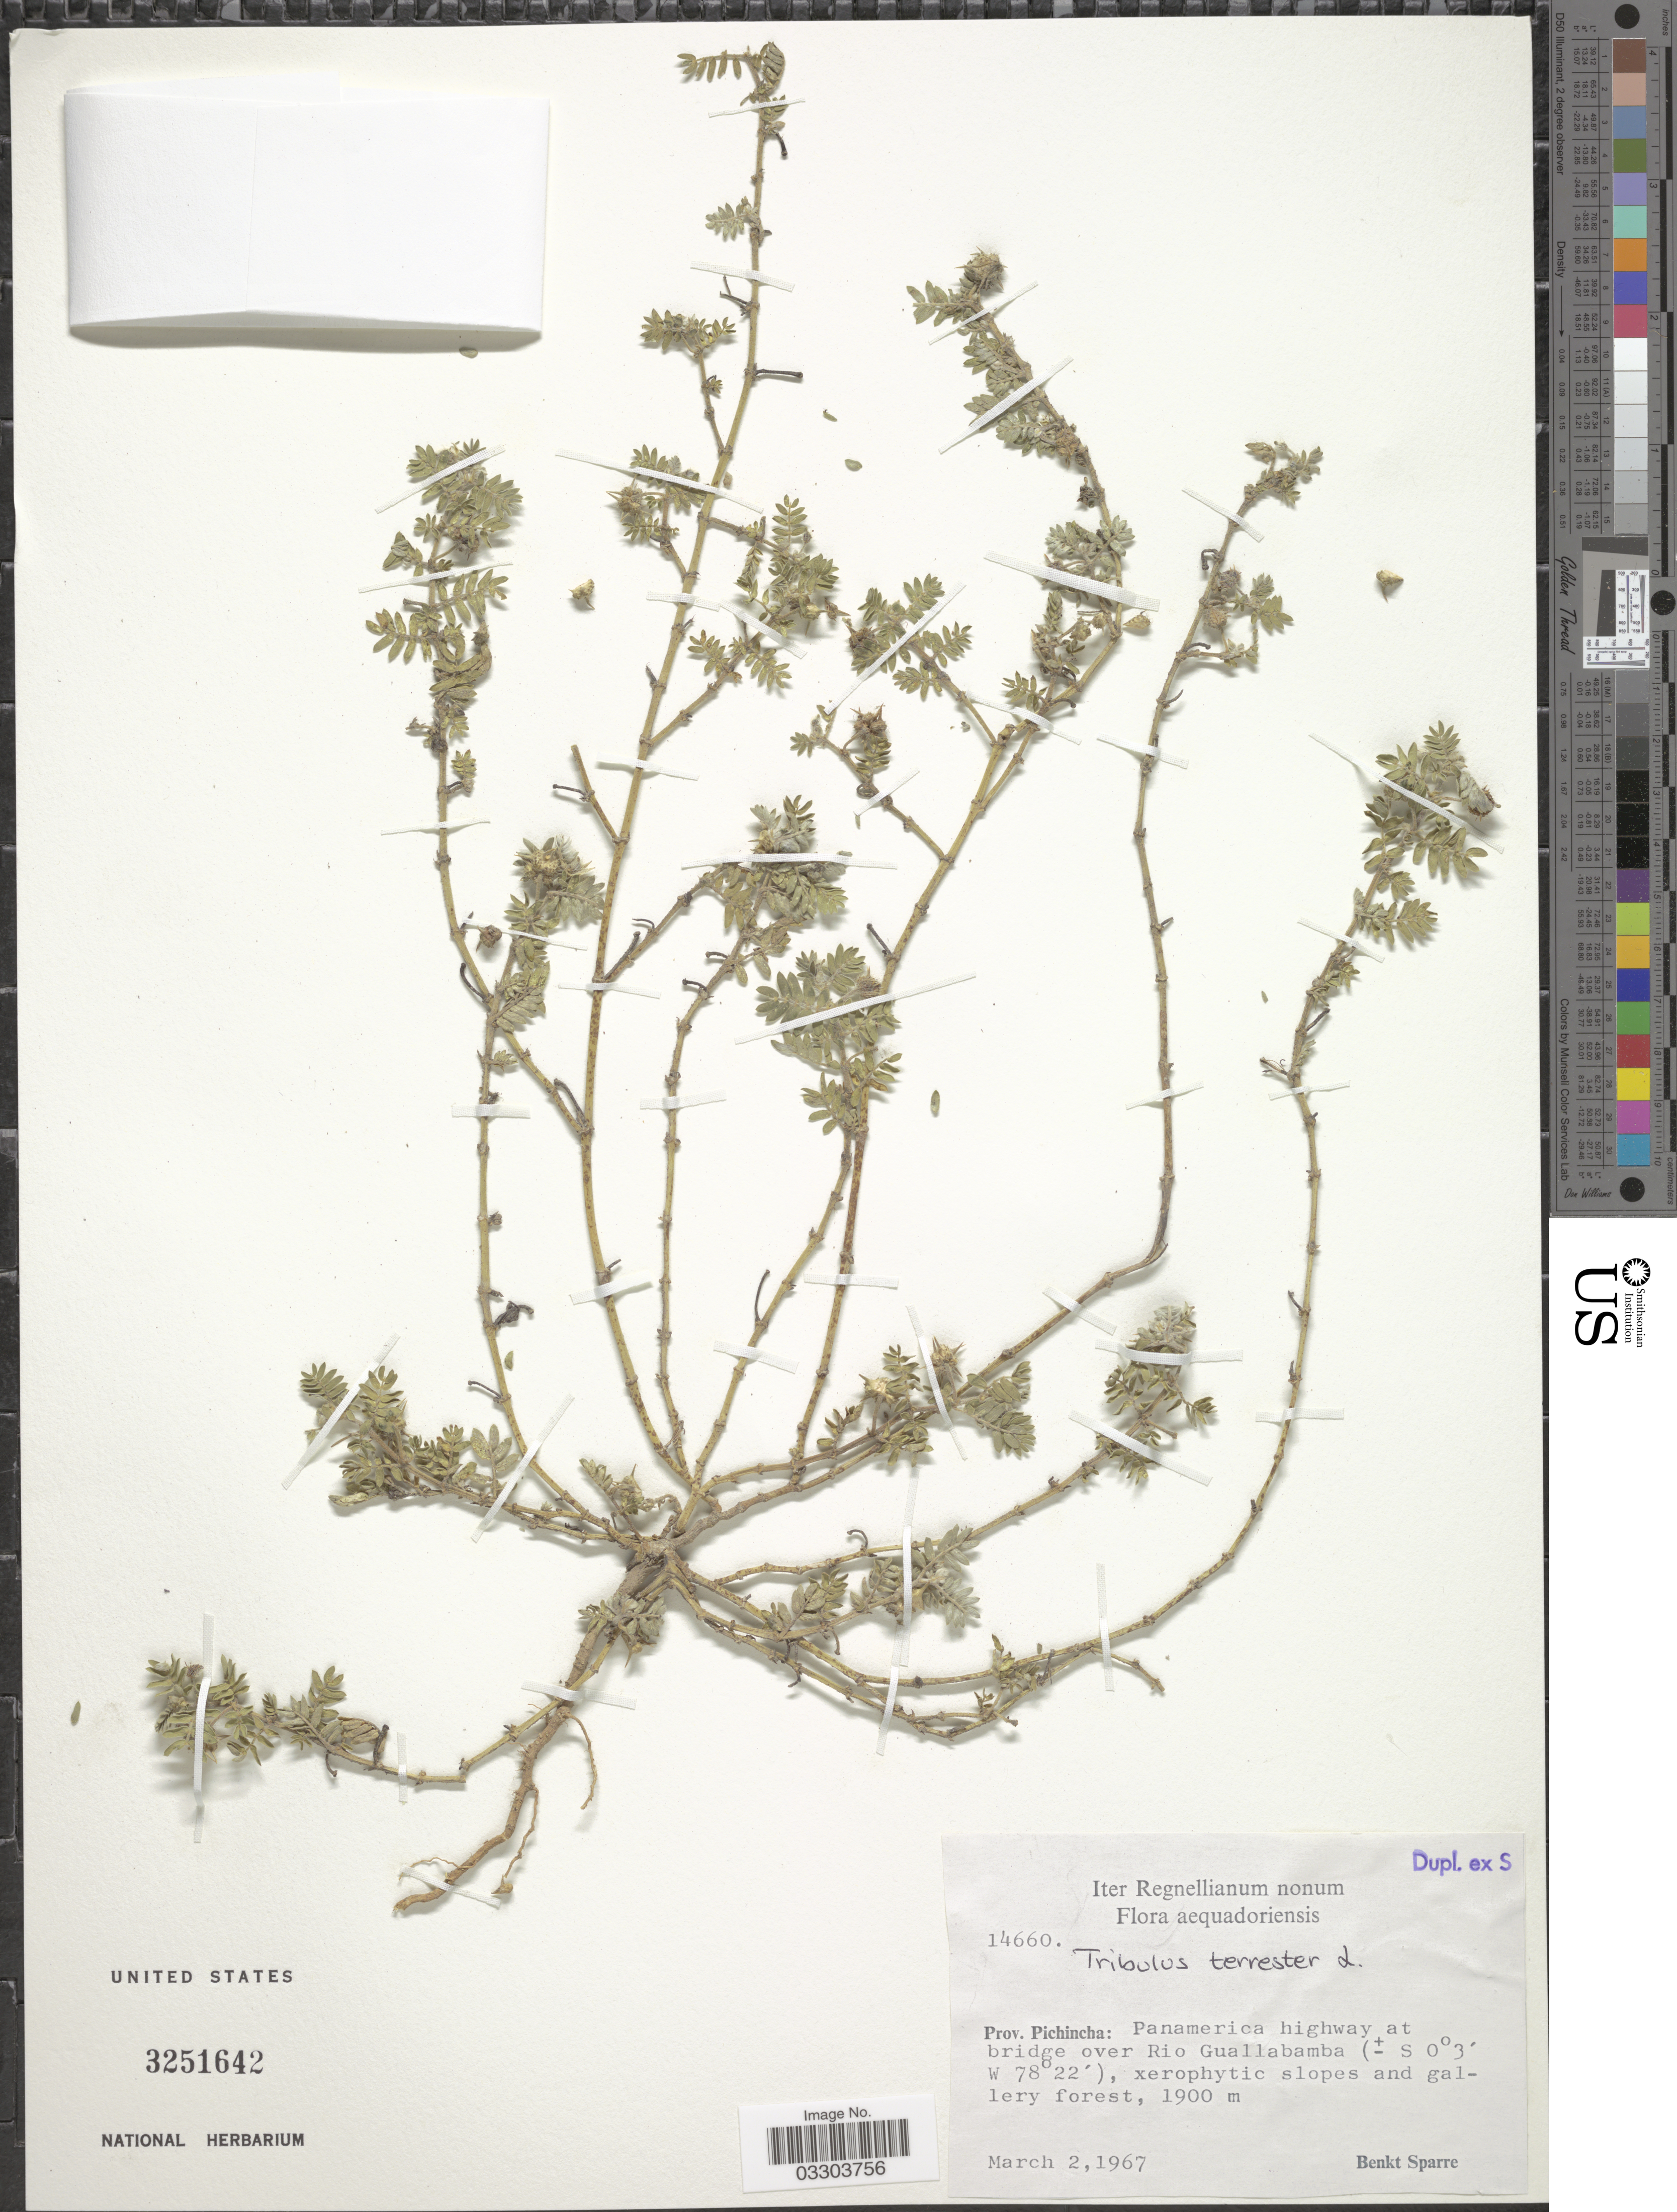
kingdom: Plantae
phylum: Tracheophyta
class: Magnoliopsida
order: Zygophyllales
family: Zygophyllaceae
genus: Tribulus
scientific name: Tribulus terrestris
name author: L.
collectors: B. Sparre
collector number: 14660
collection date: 1967-03-02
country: Ecuador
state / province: Pichincha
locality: Panamerica highway at bridge over Rio Guallabamba.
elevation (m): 1900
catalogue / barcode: US 3251642